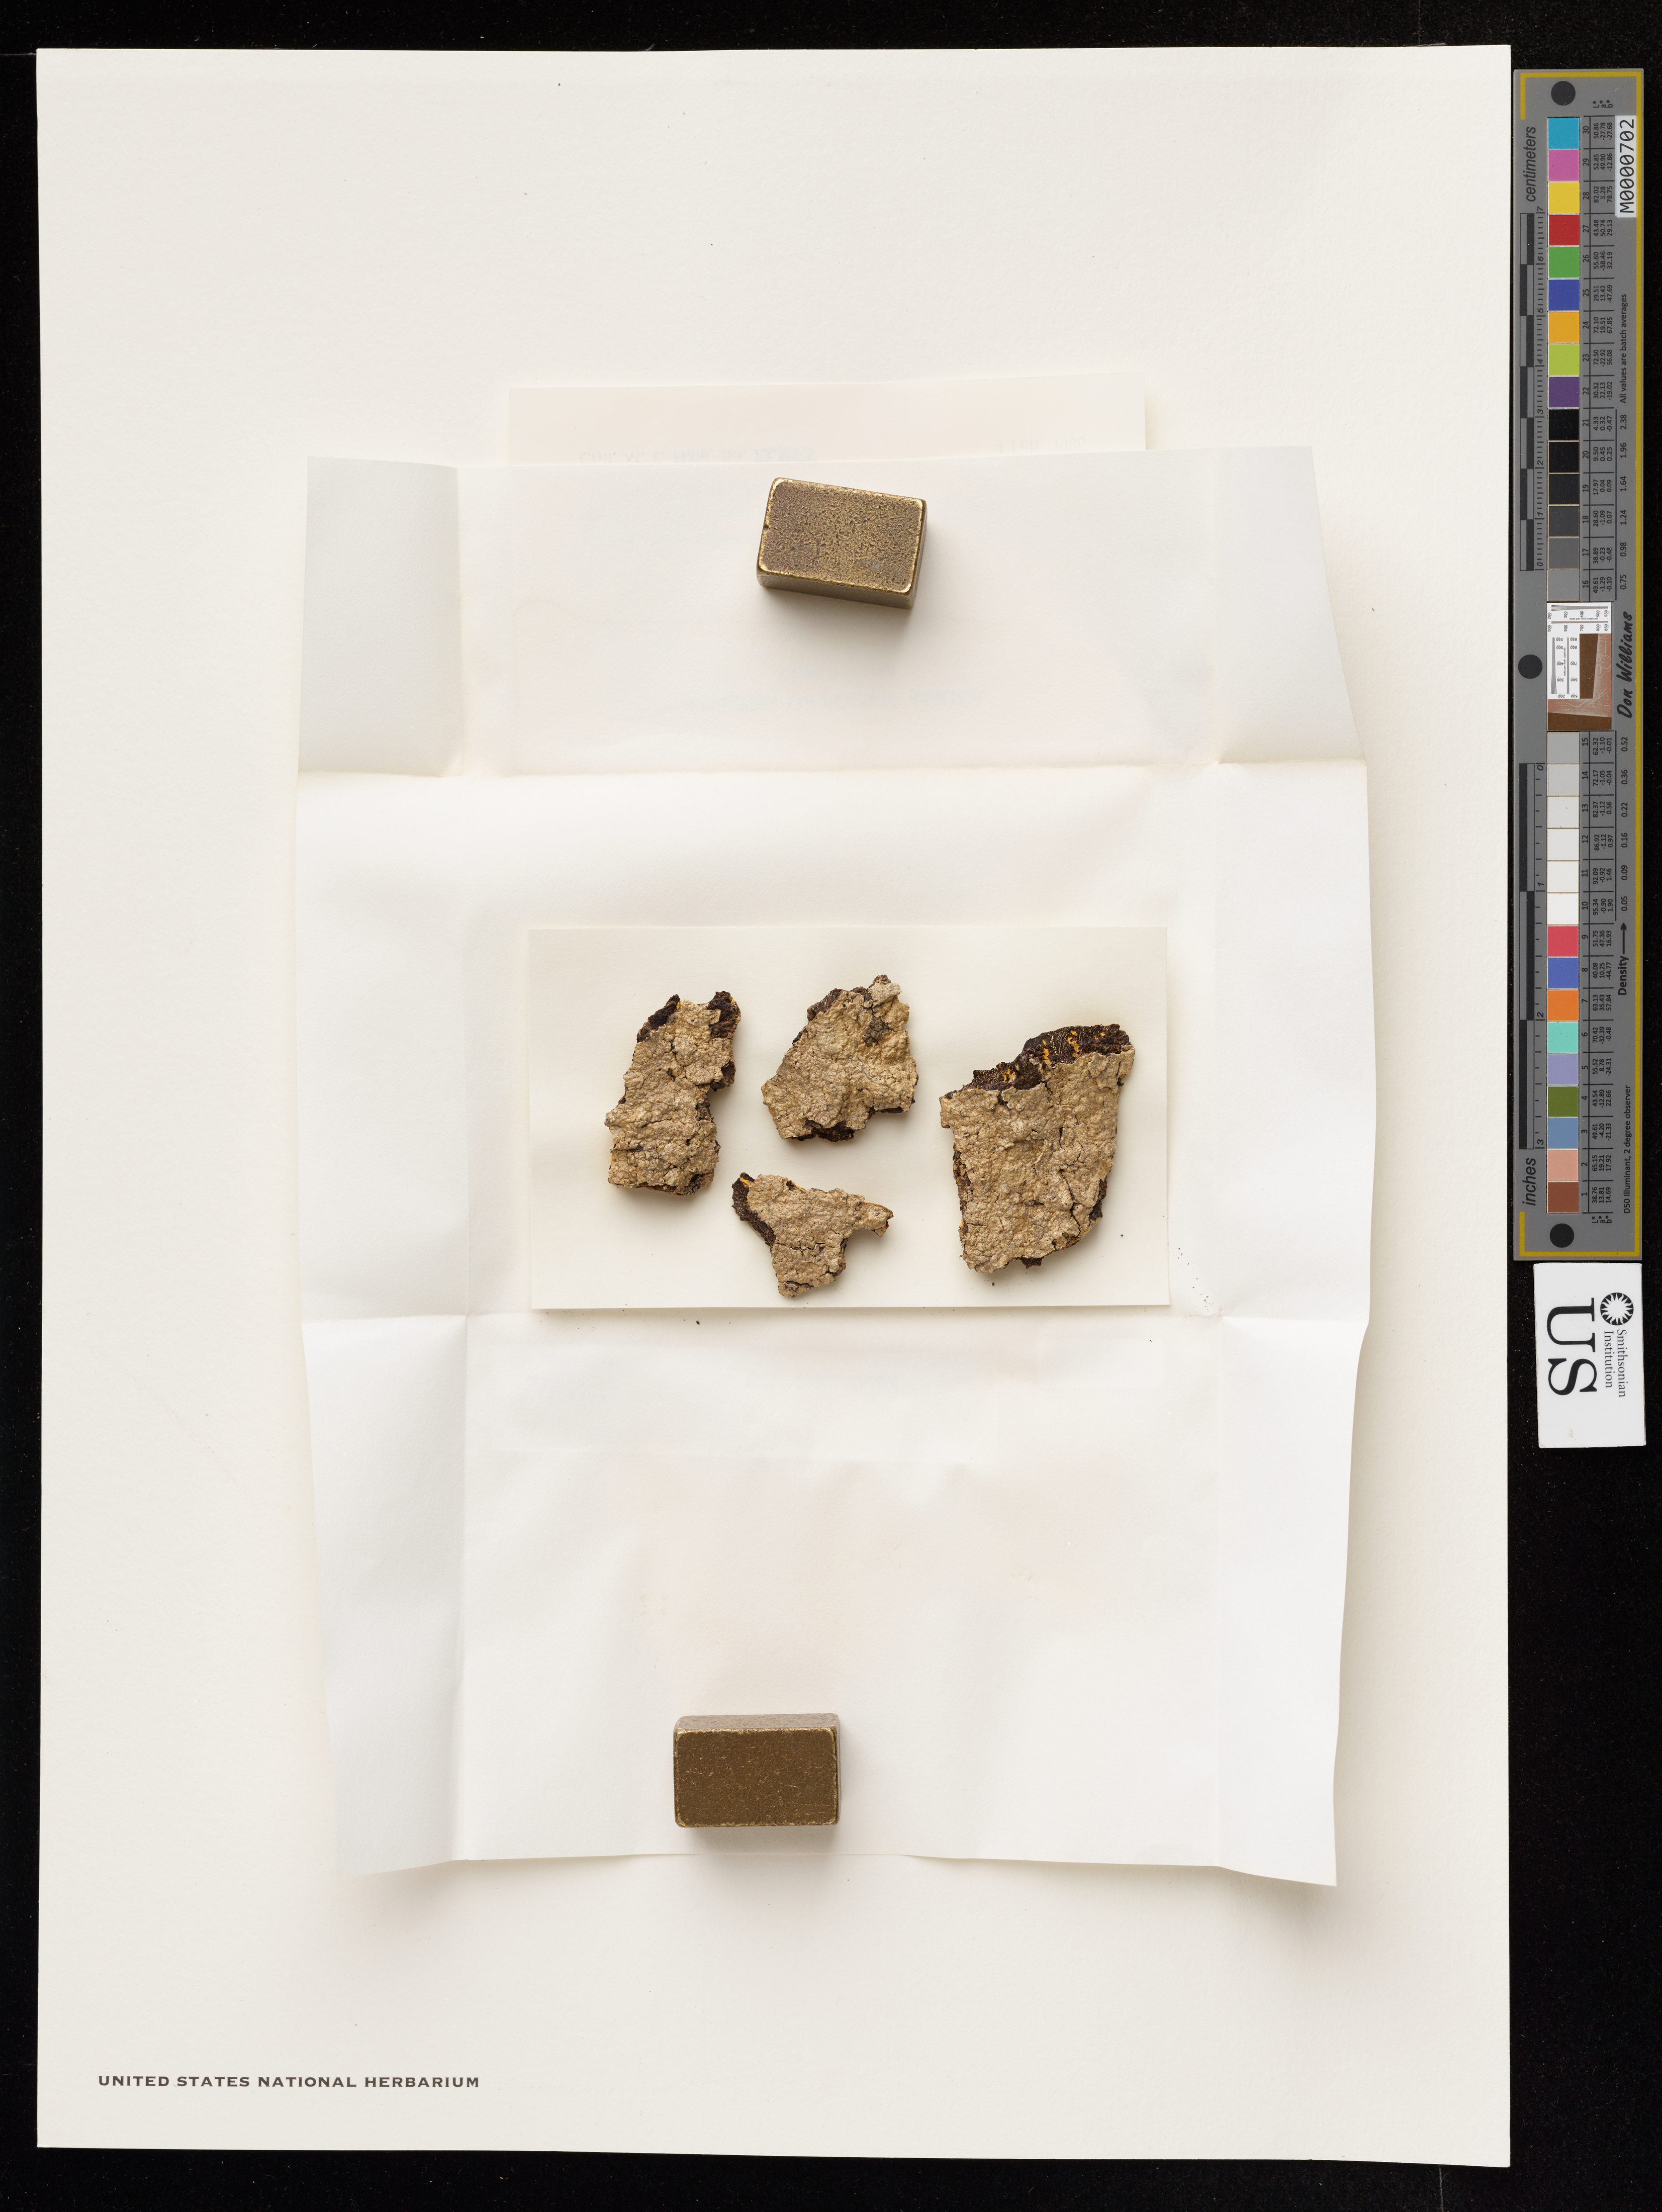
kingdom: Fungi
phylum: Ascomycota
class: Lecanoromycetes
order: Ostropales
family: Graphidaceae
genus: Fissurina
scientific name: Fissurina sp.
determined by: Medeiros, Ian D., Peter Buck Postdoctoral Fellow (US), Smithsonian Institution - National Museum of Natural History (UNITED STATES)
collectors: M. Hale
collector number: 73858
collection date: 1986-02-04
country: South Africa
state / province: Western Cape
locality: Nature's Valley, W of store; NE of Plettenberg Bay.